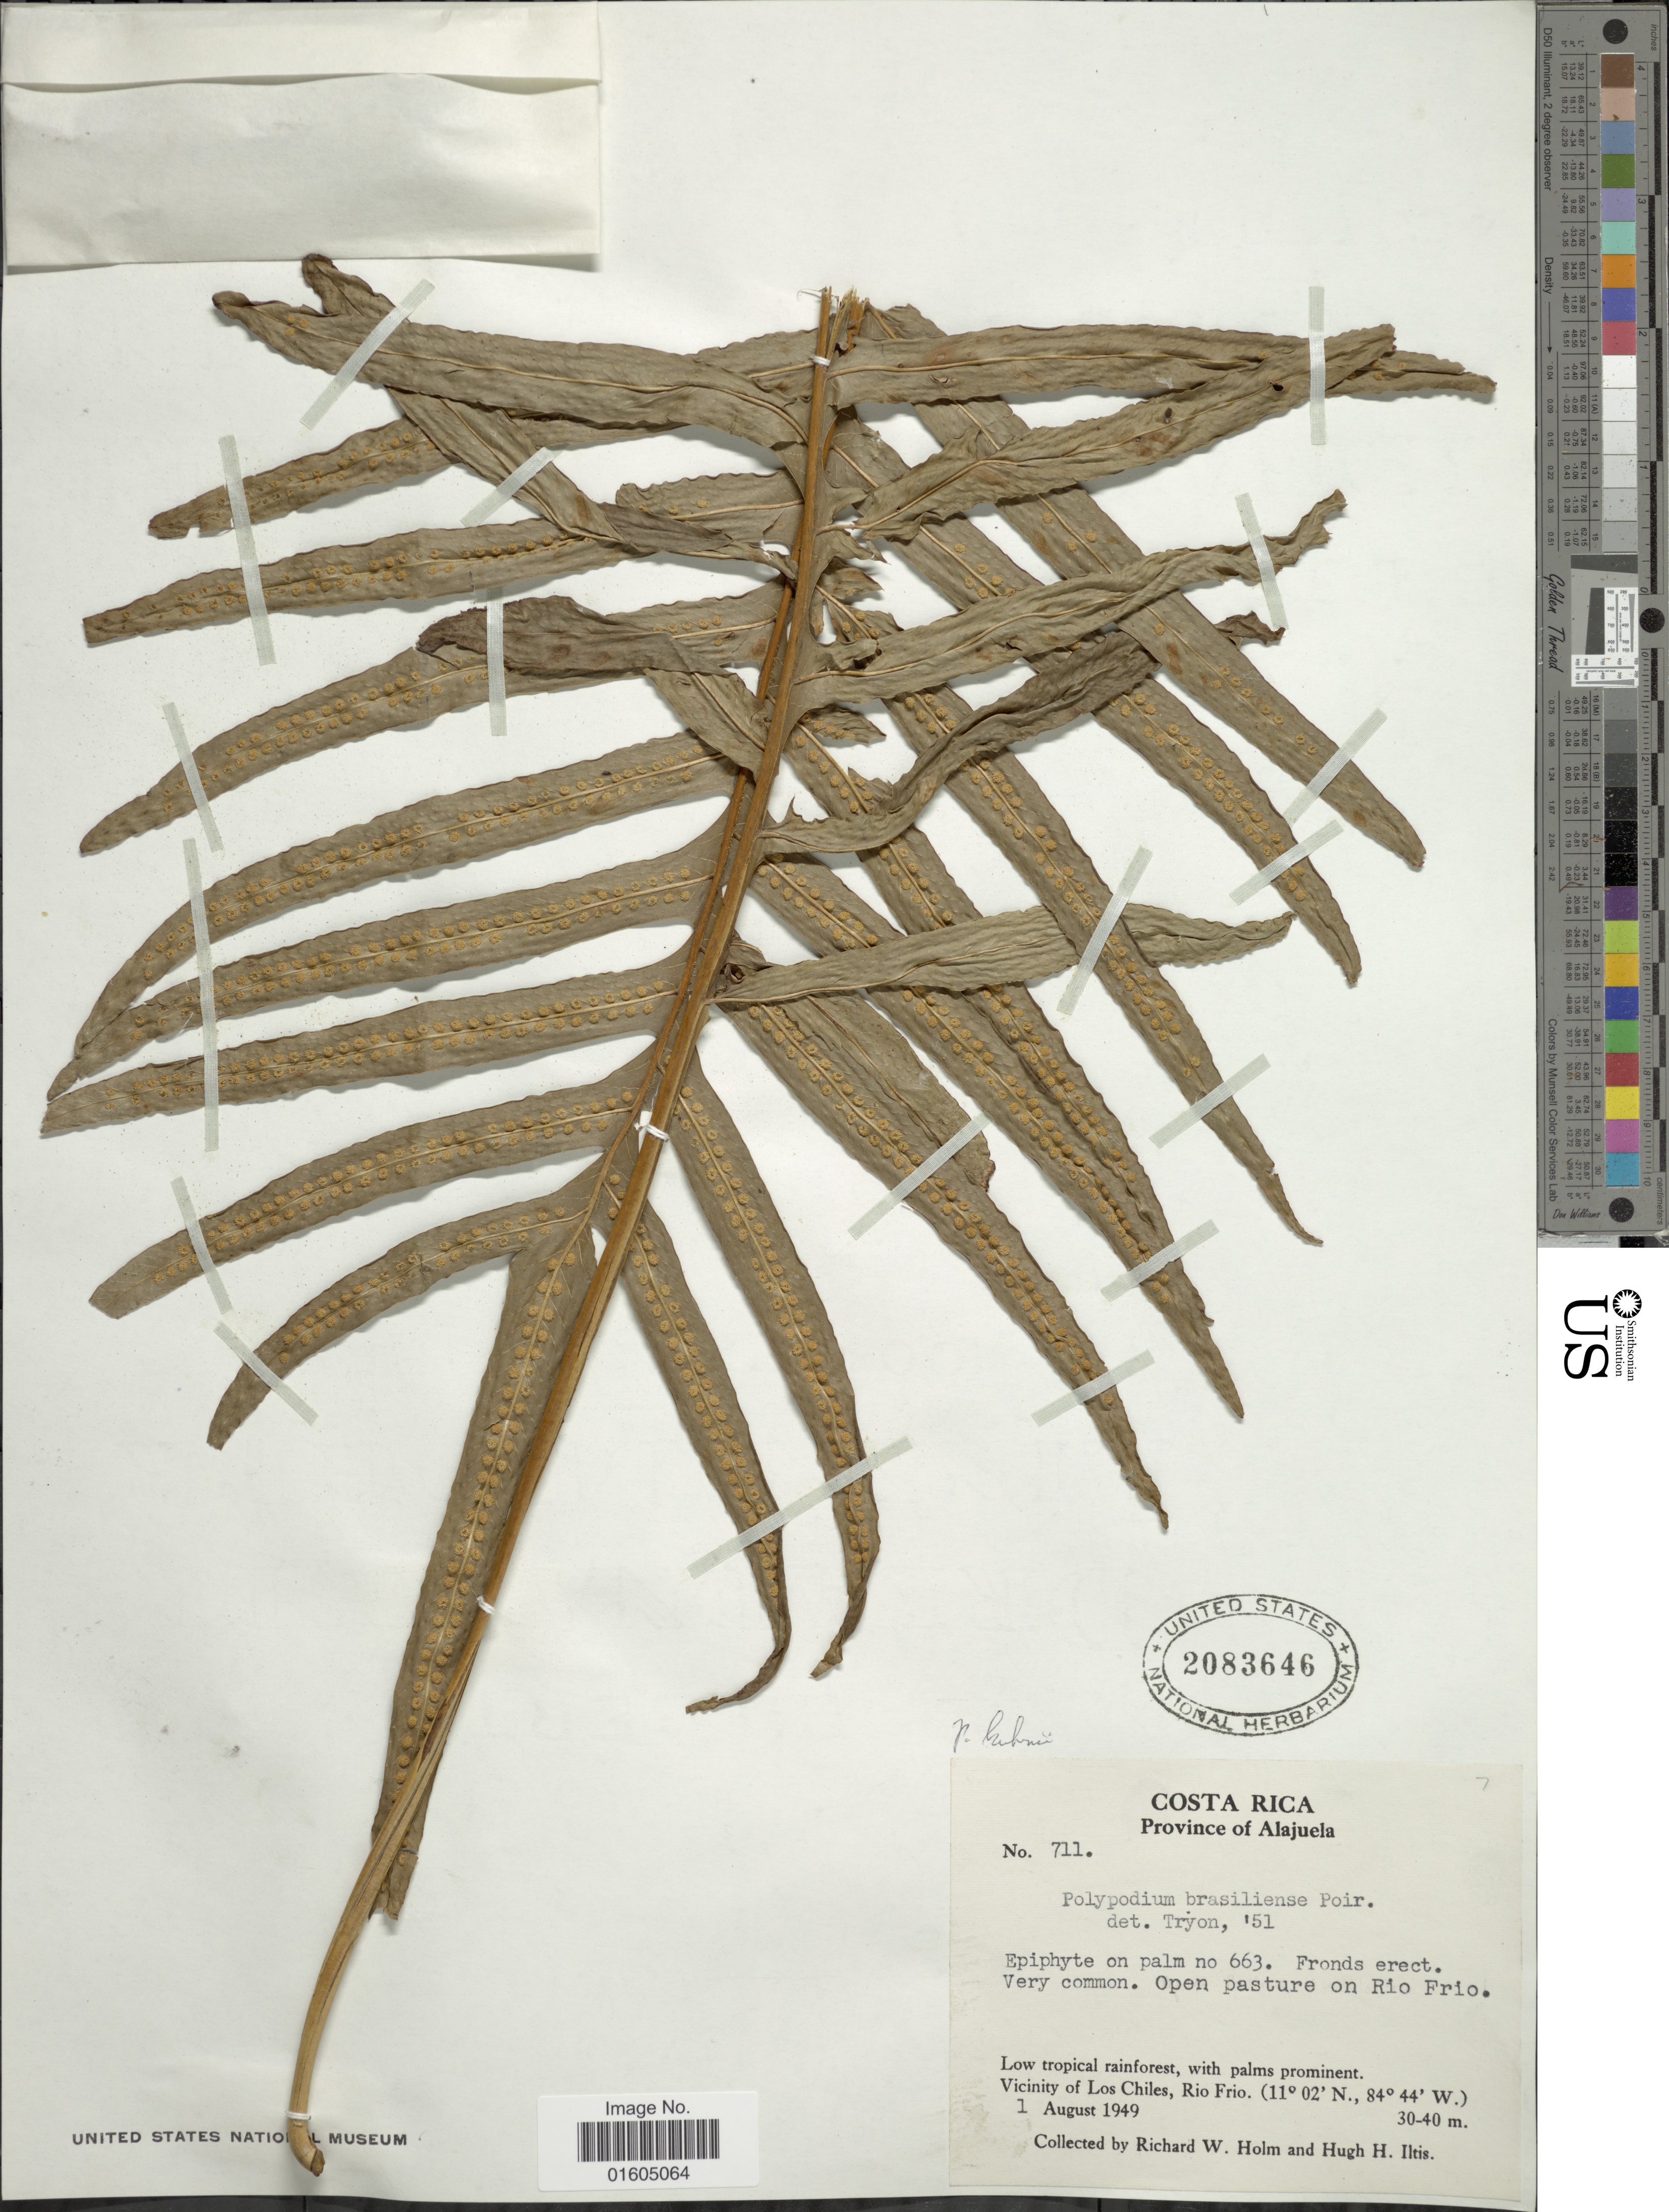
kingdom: Plantae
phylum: Tracheophyta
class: Polypodiopsida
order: Polypodiales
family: Polypodiaceae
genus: Serpocaulon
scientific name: Serpocaulon attenuatum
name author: (Humb. & Bonpl. ex Willd.) A.R. Sm.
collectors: R. W. Holm & H. H. Iltis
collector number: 711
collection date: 1949-08-01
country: Costa Rica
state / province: Alajuela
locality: Costa Rica. Province of Alajuela. Open pasture on Rio Frio. Low tropical rainforest with palms prominent. Vicinity of Los Chiles, Rio Frio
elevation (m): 30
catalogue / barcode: US 2083646